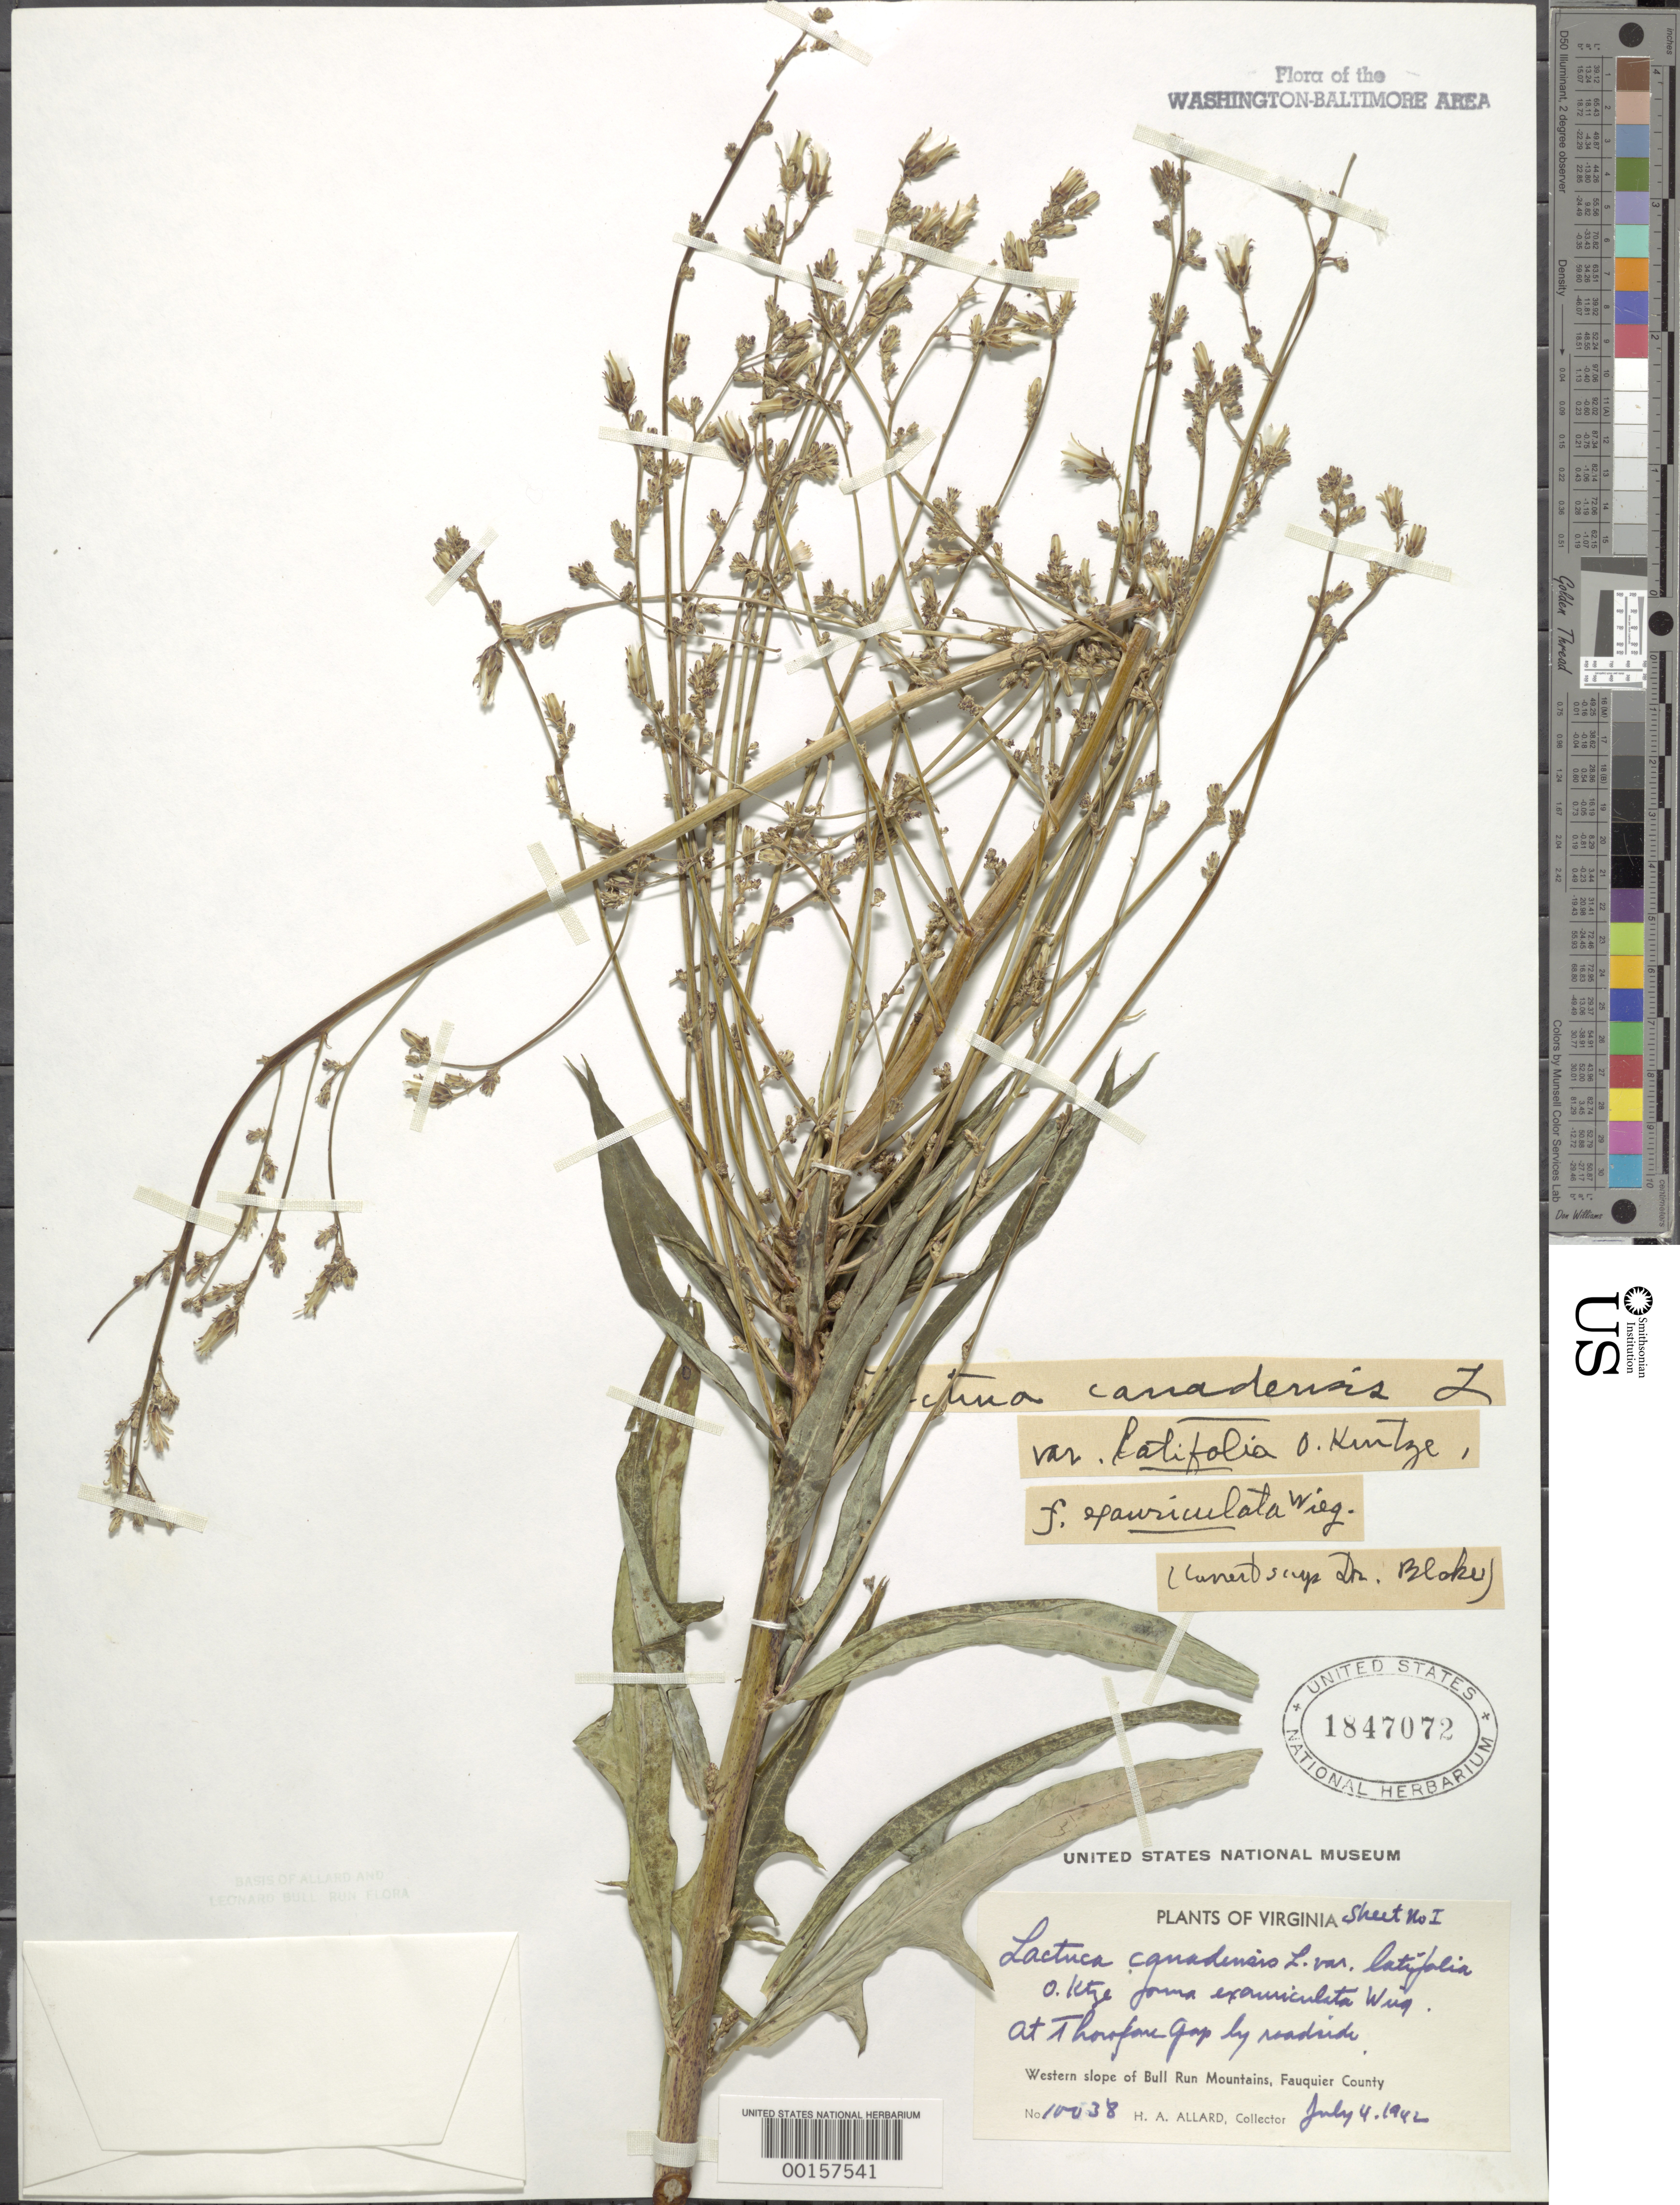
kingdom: Plantae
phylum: Tracheophyta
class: Magnoliopsida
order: Asterales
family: Asteraceae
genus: Lactuca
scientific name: Lactuca canadensis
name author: L.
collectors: H. A. Allard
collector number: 10038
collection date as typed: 04 Jul 1942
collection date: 1942-07-04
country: United States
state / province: Virginia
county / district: Fauquier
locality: Thorofare Gap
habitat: Roadside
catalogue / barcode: US 1847072